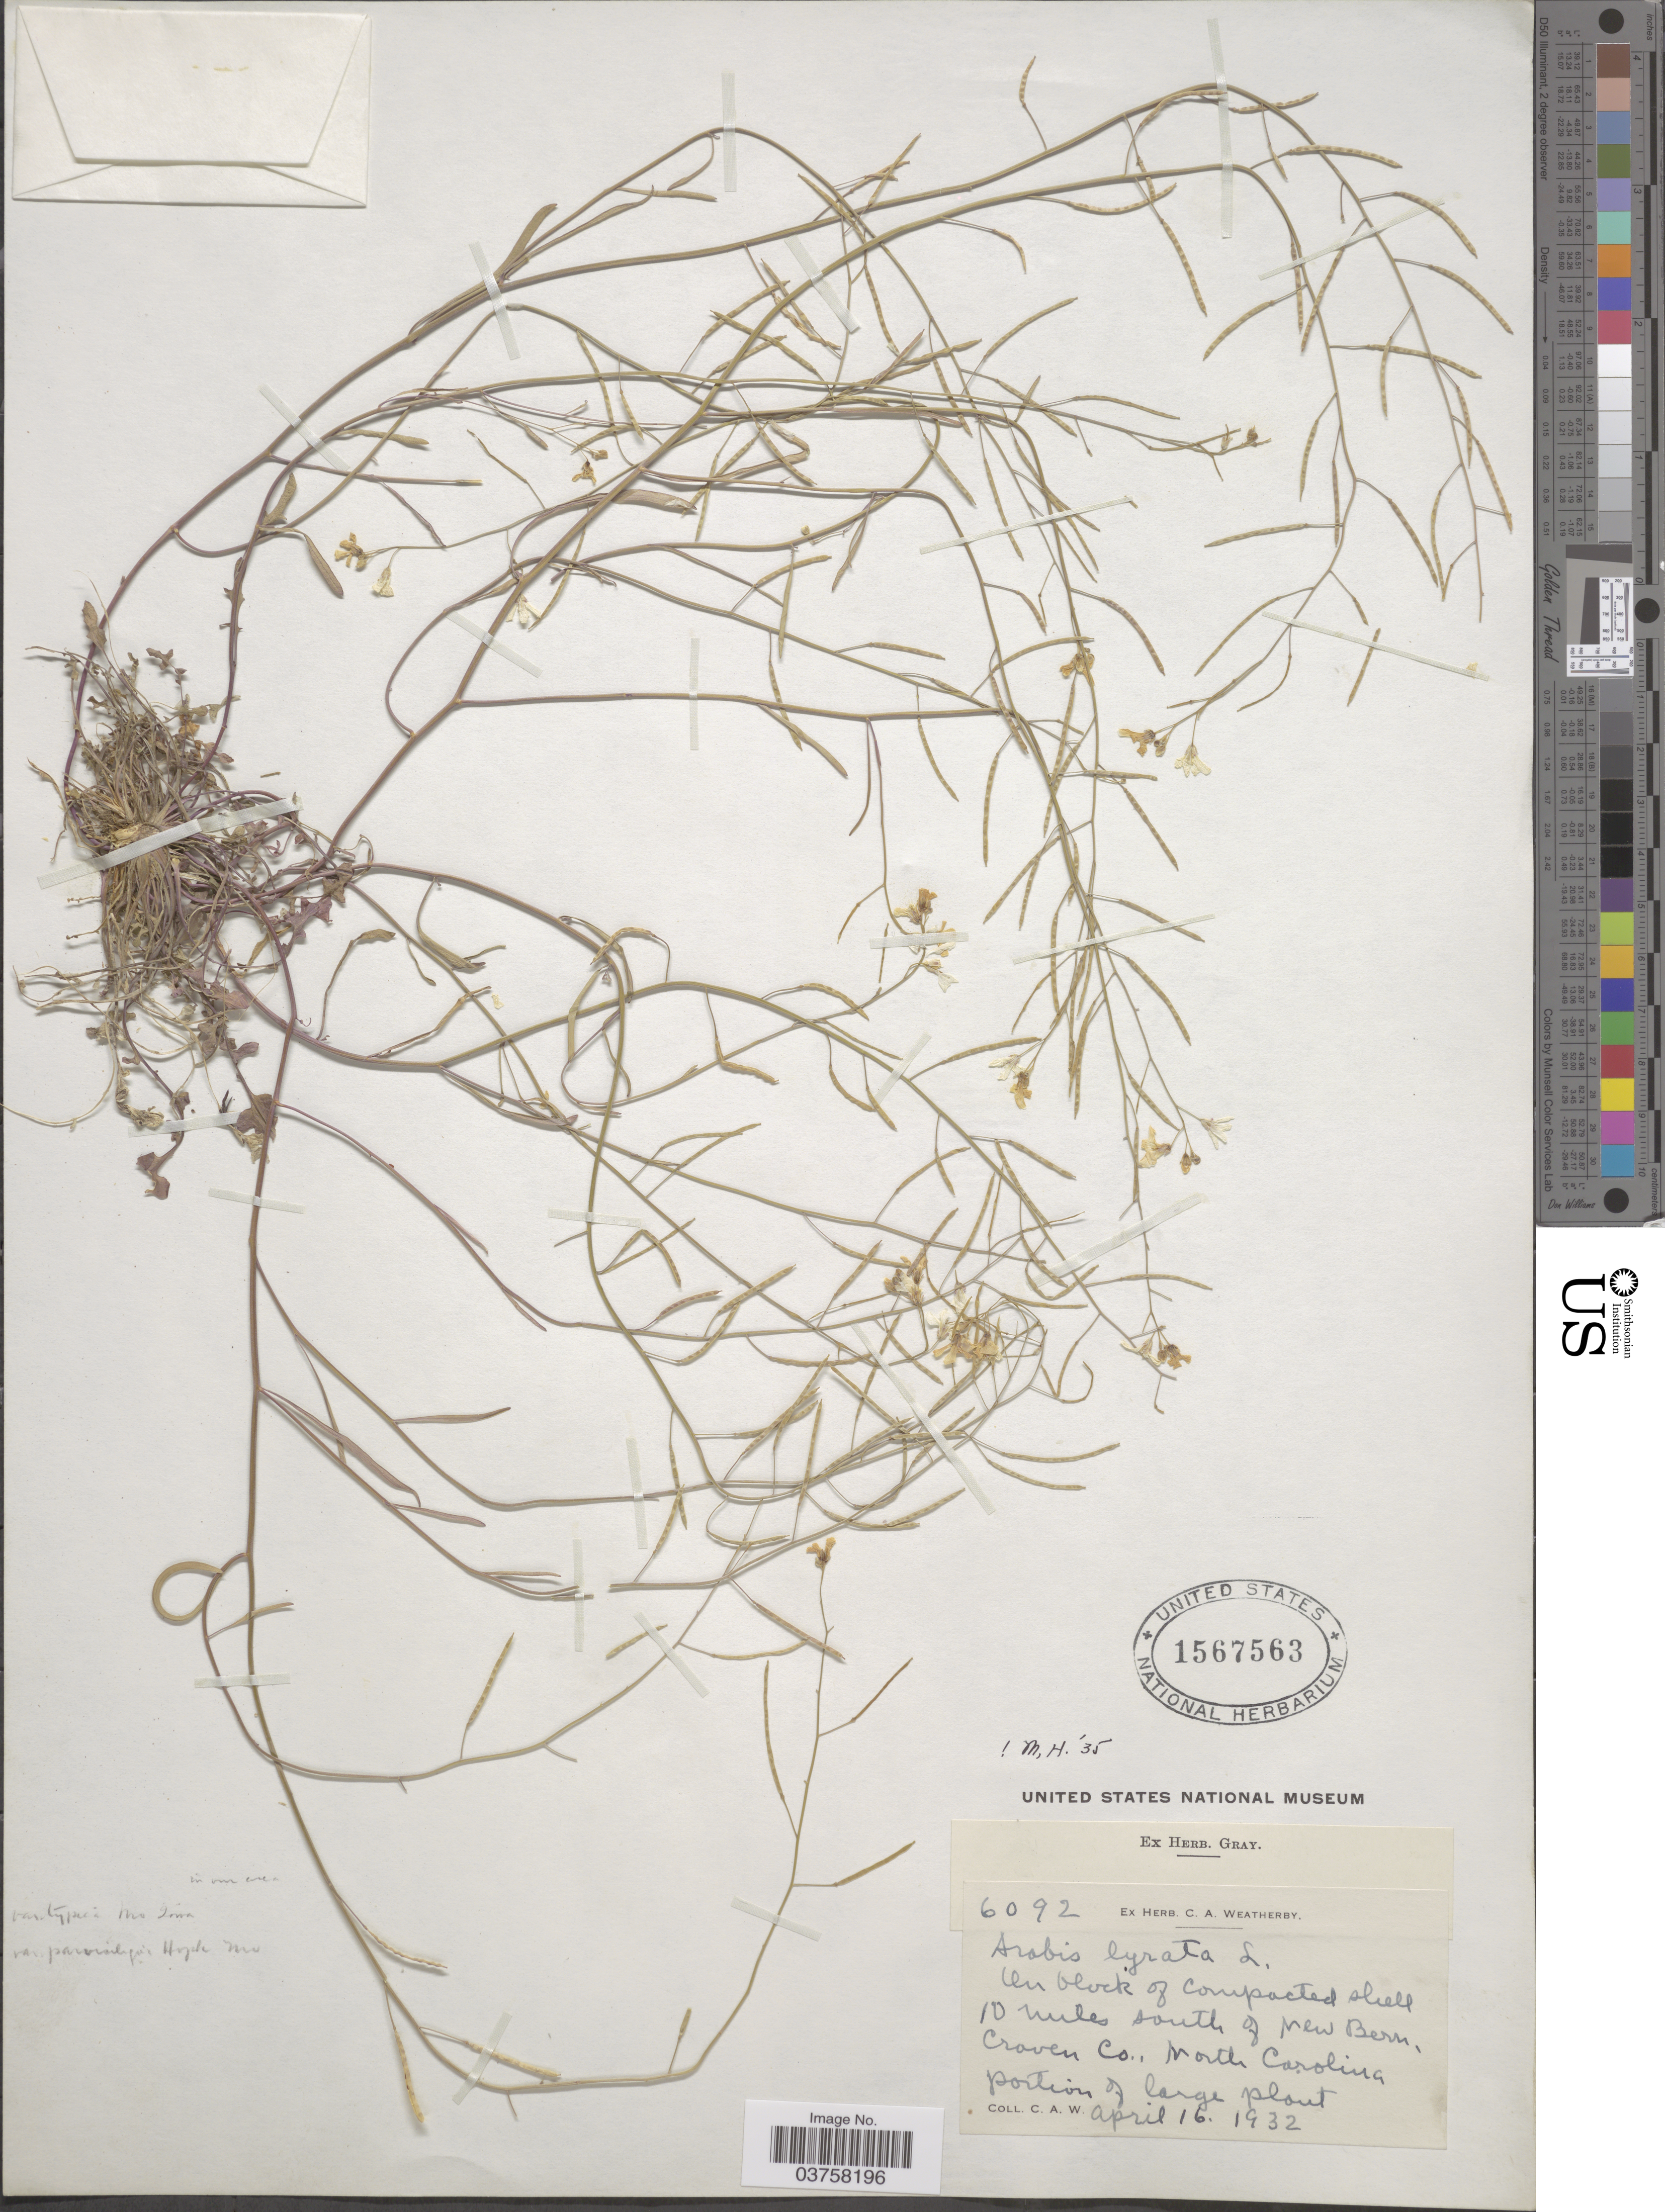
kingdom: Plantae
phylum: Tracheophyta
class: Magnoliopsida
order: Brassicales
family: Brassicaceae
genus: Arabis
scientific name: Arabis lyrata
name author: L.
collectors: C. A. Weatherby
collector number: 6092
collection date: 1932-04-16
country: United States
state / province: North Carolina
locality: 10 miles south of New Bern, Craven Co.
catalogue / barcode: US 1567563